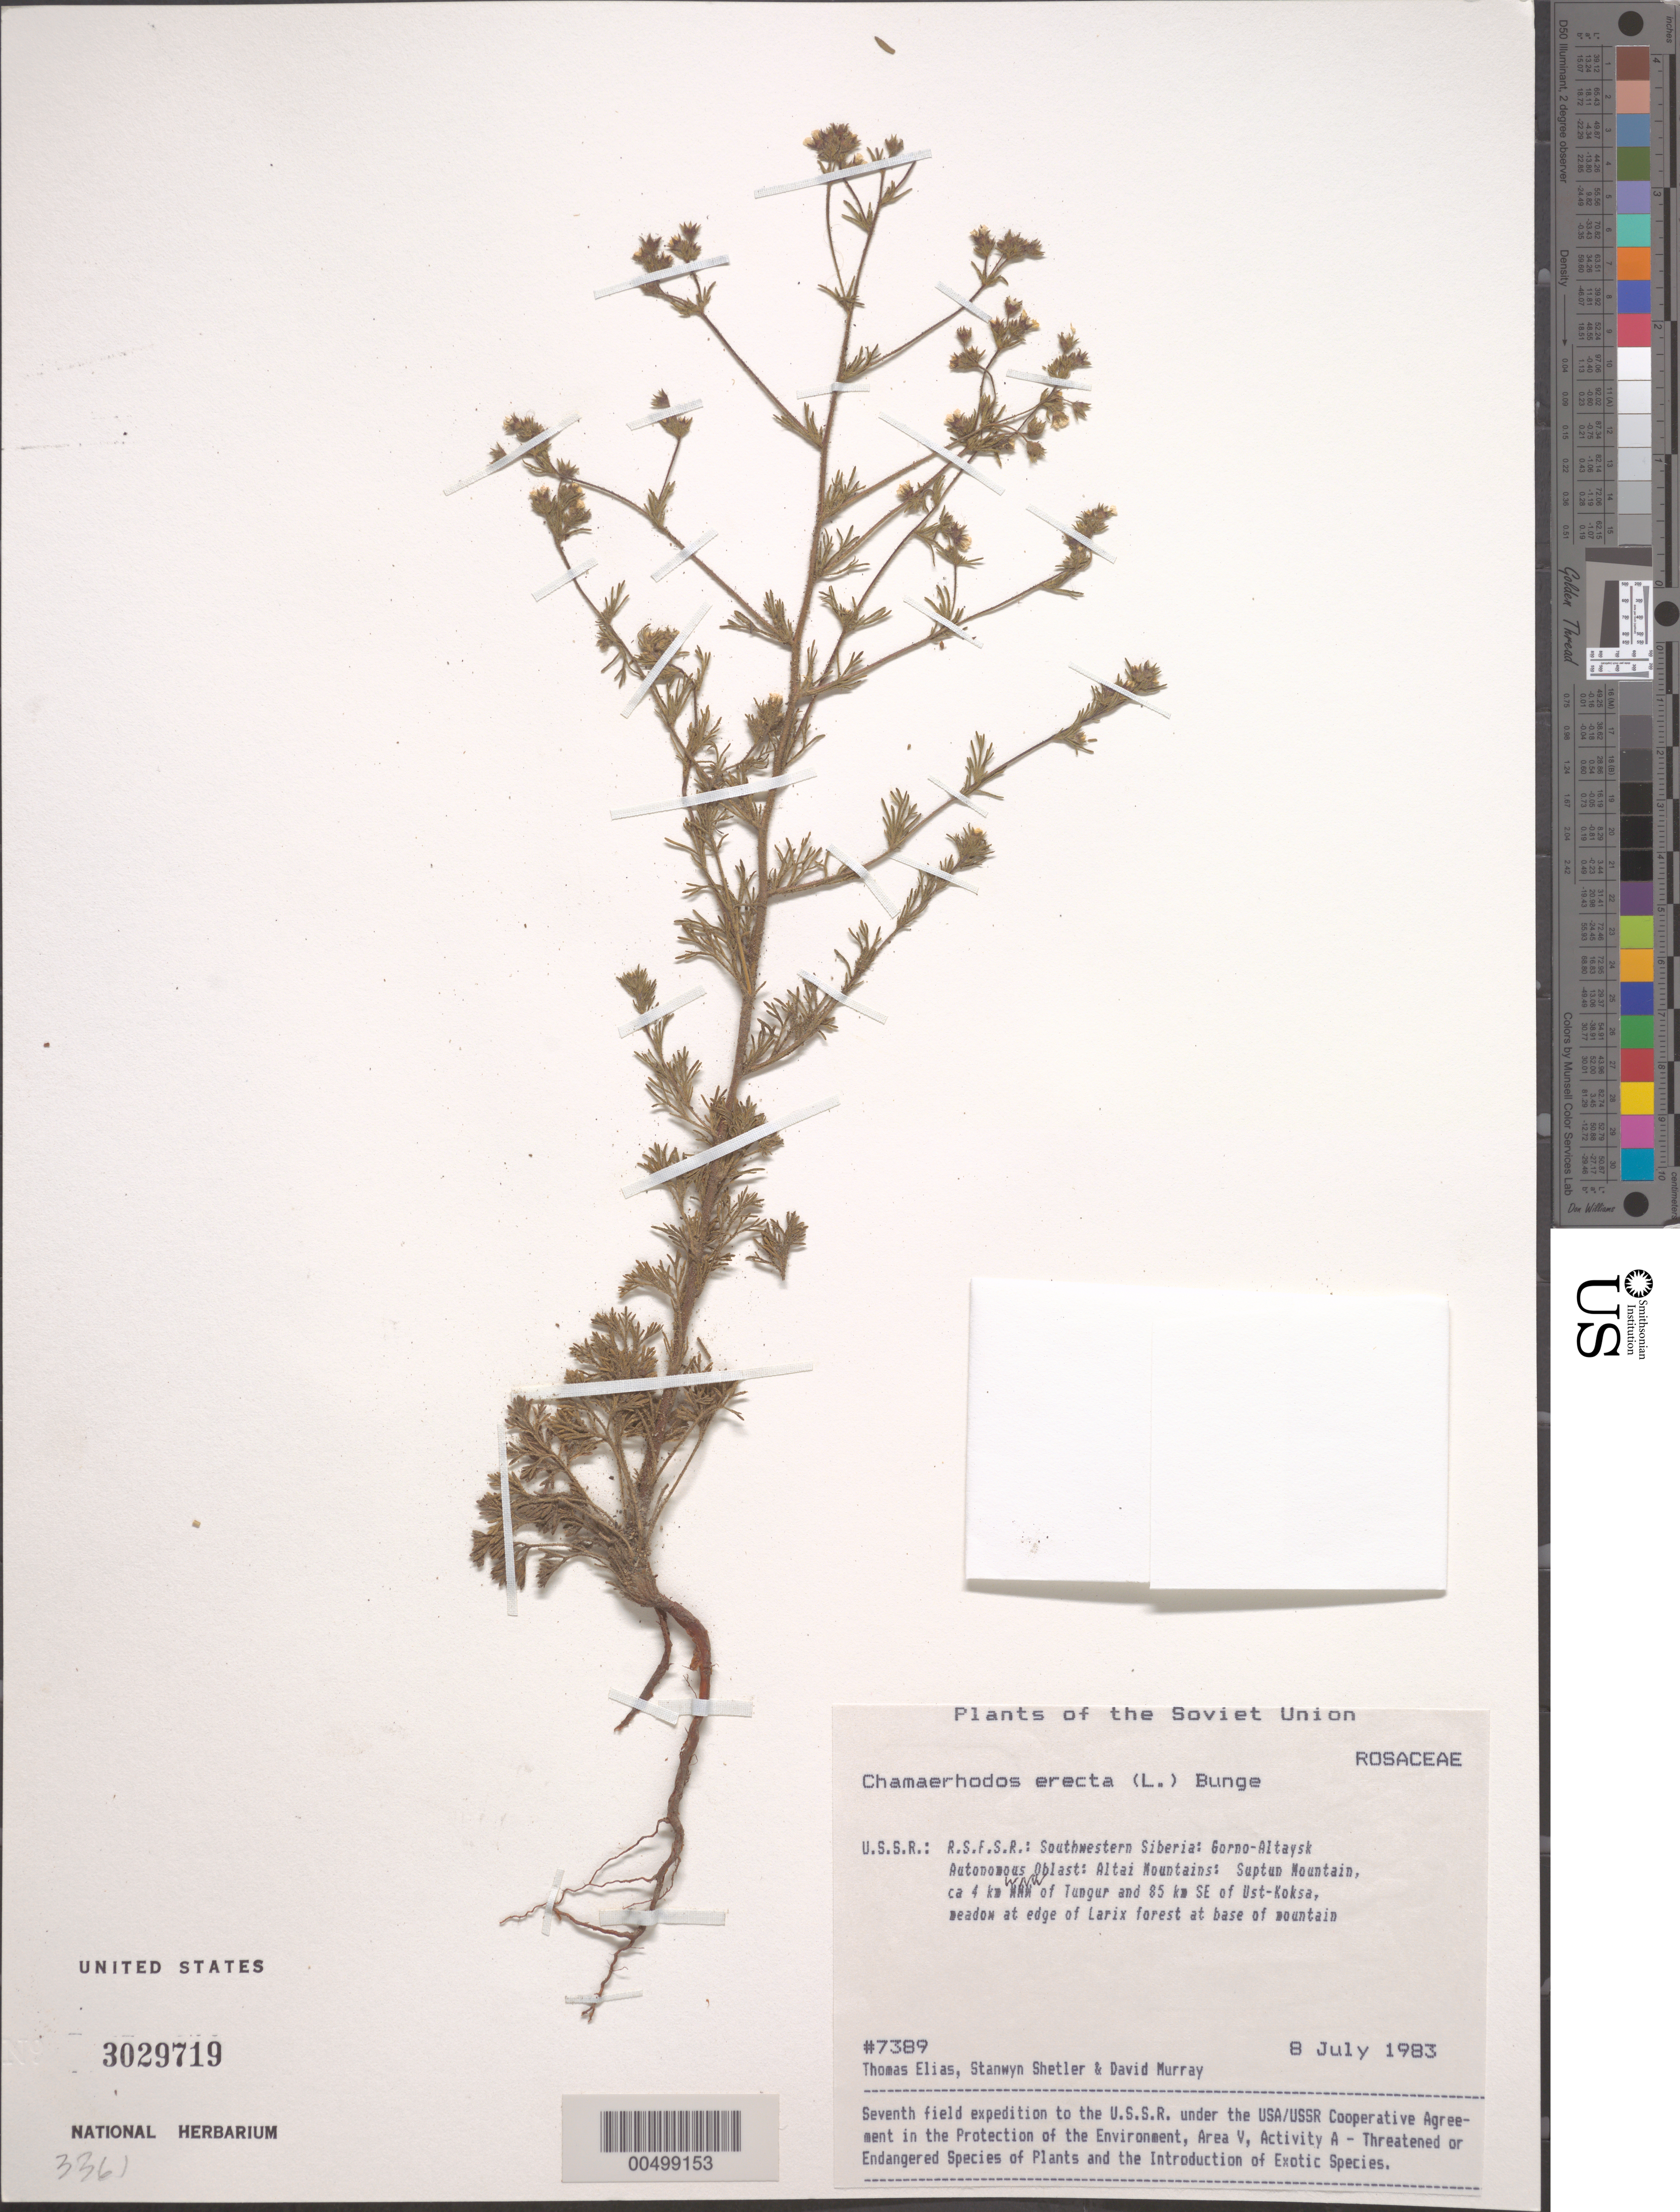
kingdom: Plantae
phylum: Tracheophyta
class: Magnoliopsida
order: Rosales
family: Rosaceae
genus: Chamaerhodos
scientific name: Chamaerhodos erecta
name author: (L.) Bunge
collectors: T. Elias, S. Shetler & D. F. Murray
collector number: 7389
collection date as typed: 08 Jul 1983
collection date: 1983-07-08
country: Russian Federation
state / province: Altai Republic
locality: Altai Mountains, Suptun Mountain, ca. 4 km WNW of Tungur and 85 km SE of Ust-Koksa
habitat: meadow at edge of Larix forest at base of mountain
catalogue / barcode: US 3029719